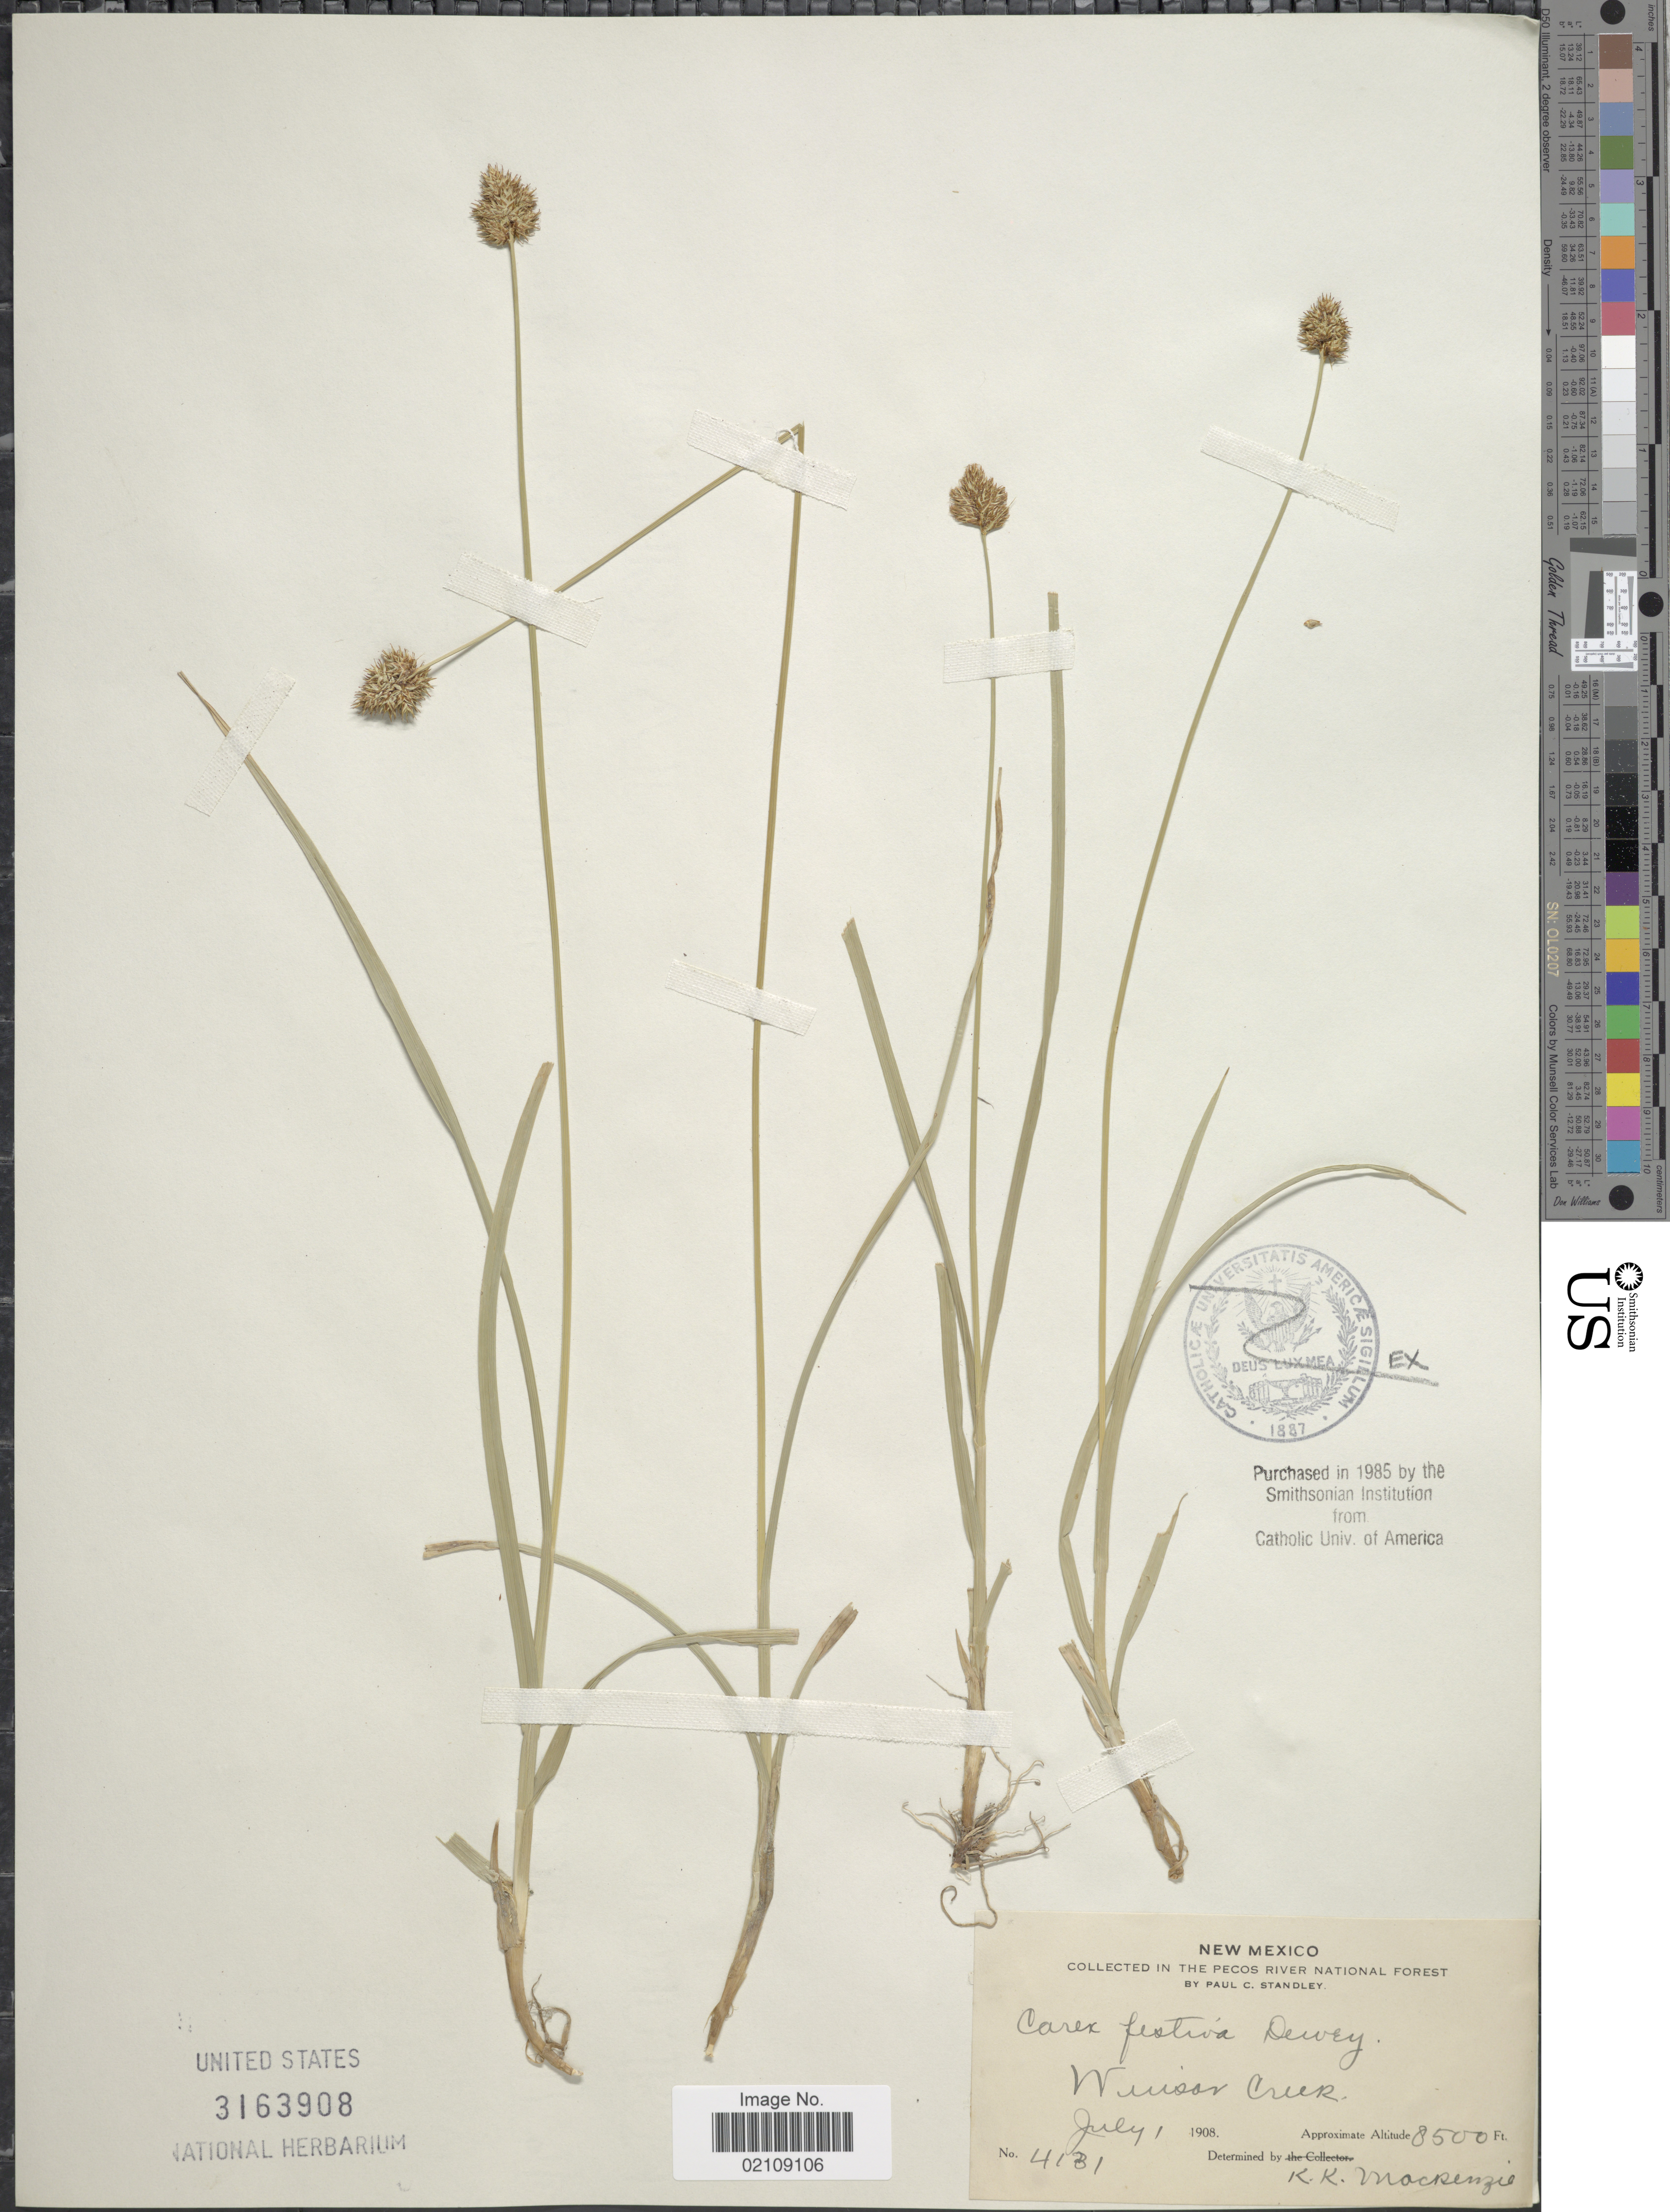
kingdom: Plantae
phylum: Tracheophyta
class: Liliopsida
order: Poales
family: Cyperaceae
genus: Carex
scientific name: Carex microptera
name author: Mack.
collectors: P. C. Standley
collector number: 4131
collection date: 1908-07-01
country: United States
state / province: New Mexico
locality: Pecos River National Forest. Winsor Creek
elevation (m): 2591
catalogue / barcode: US 3163908